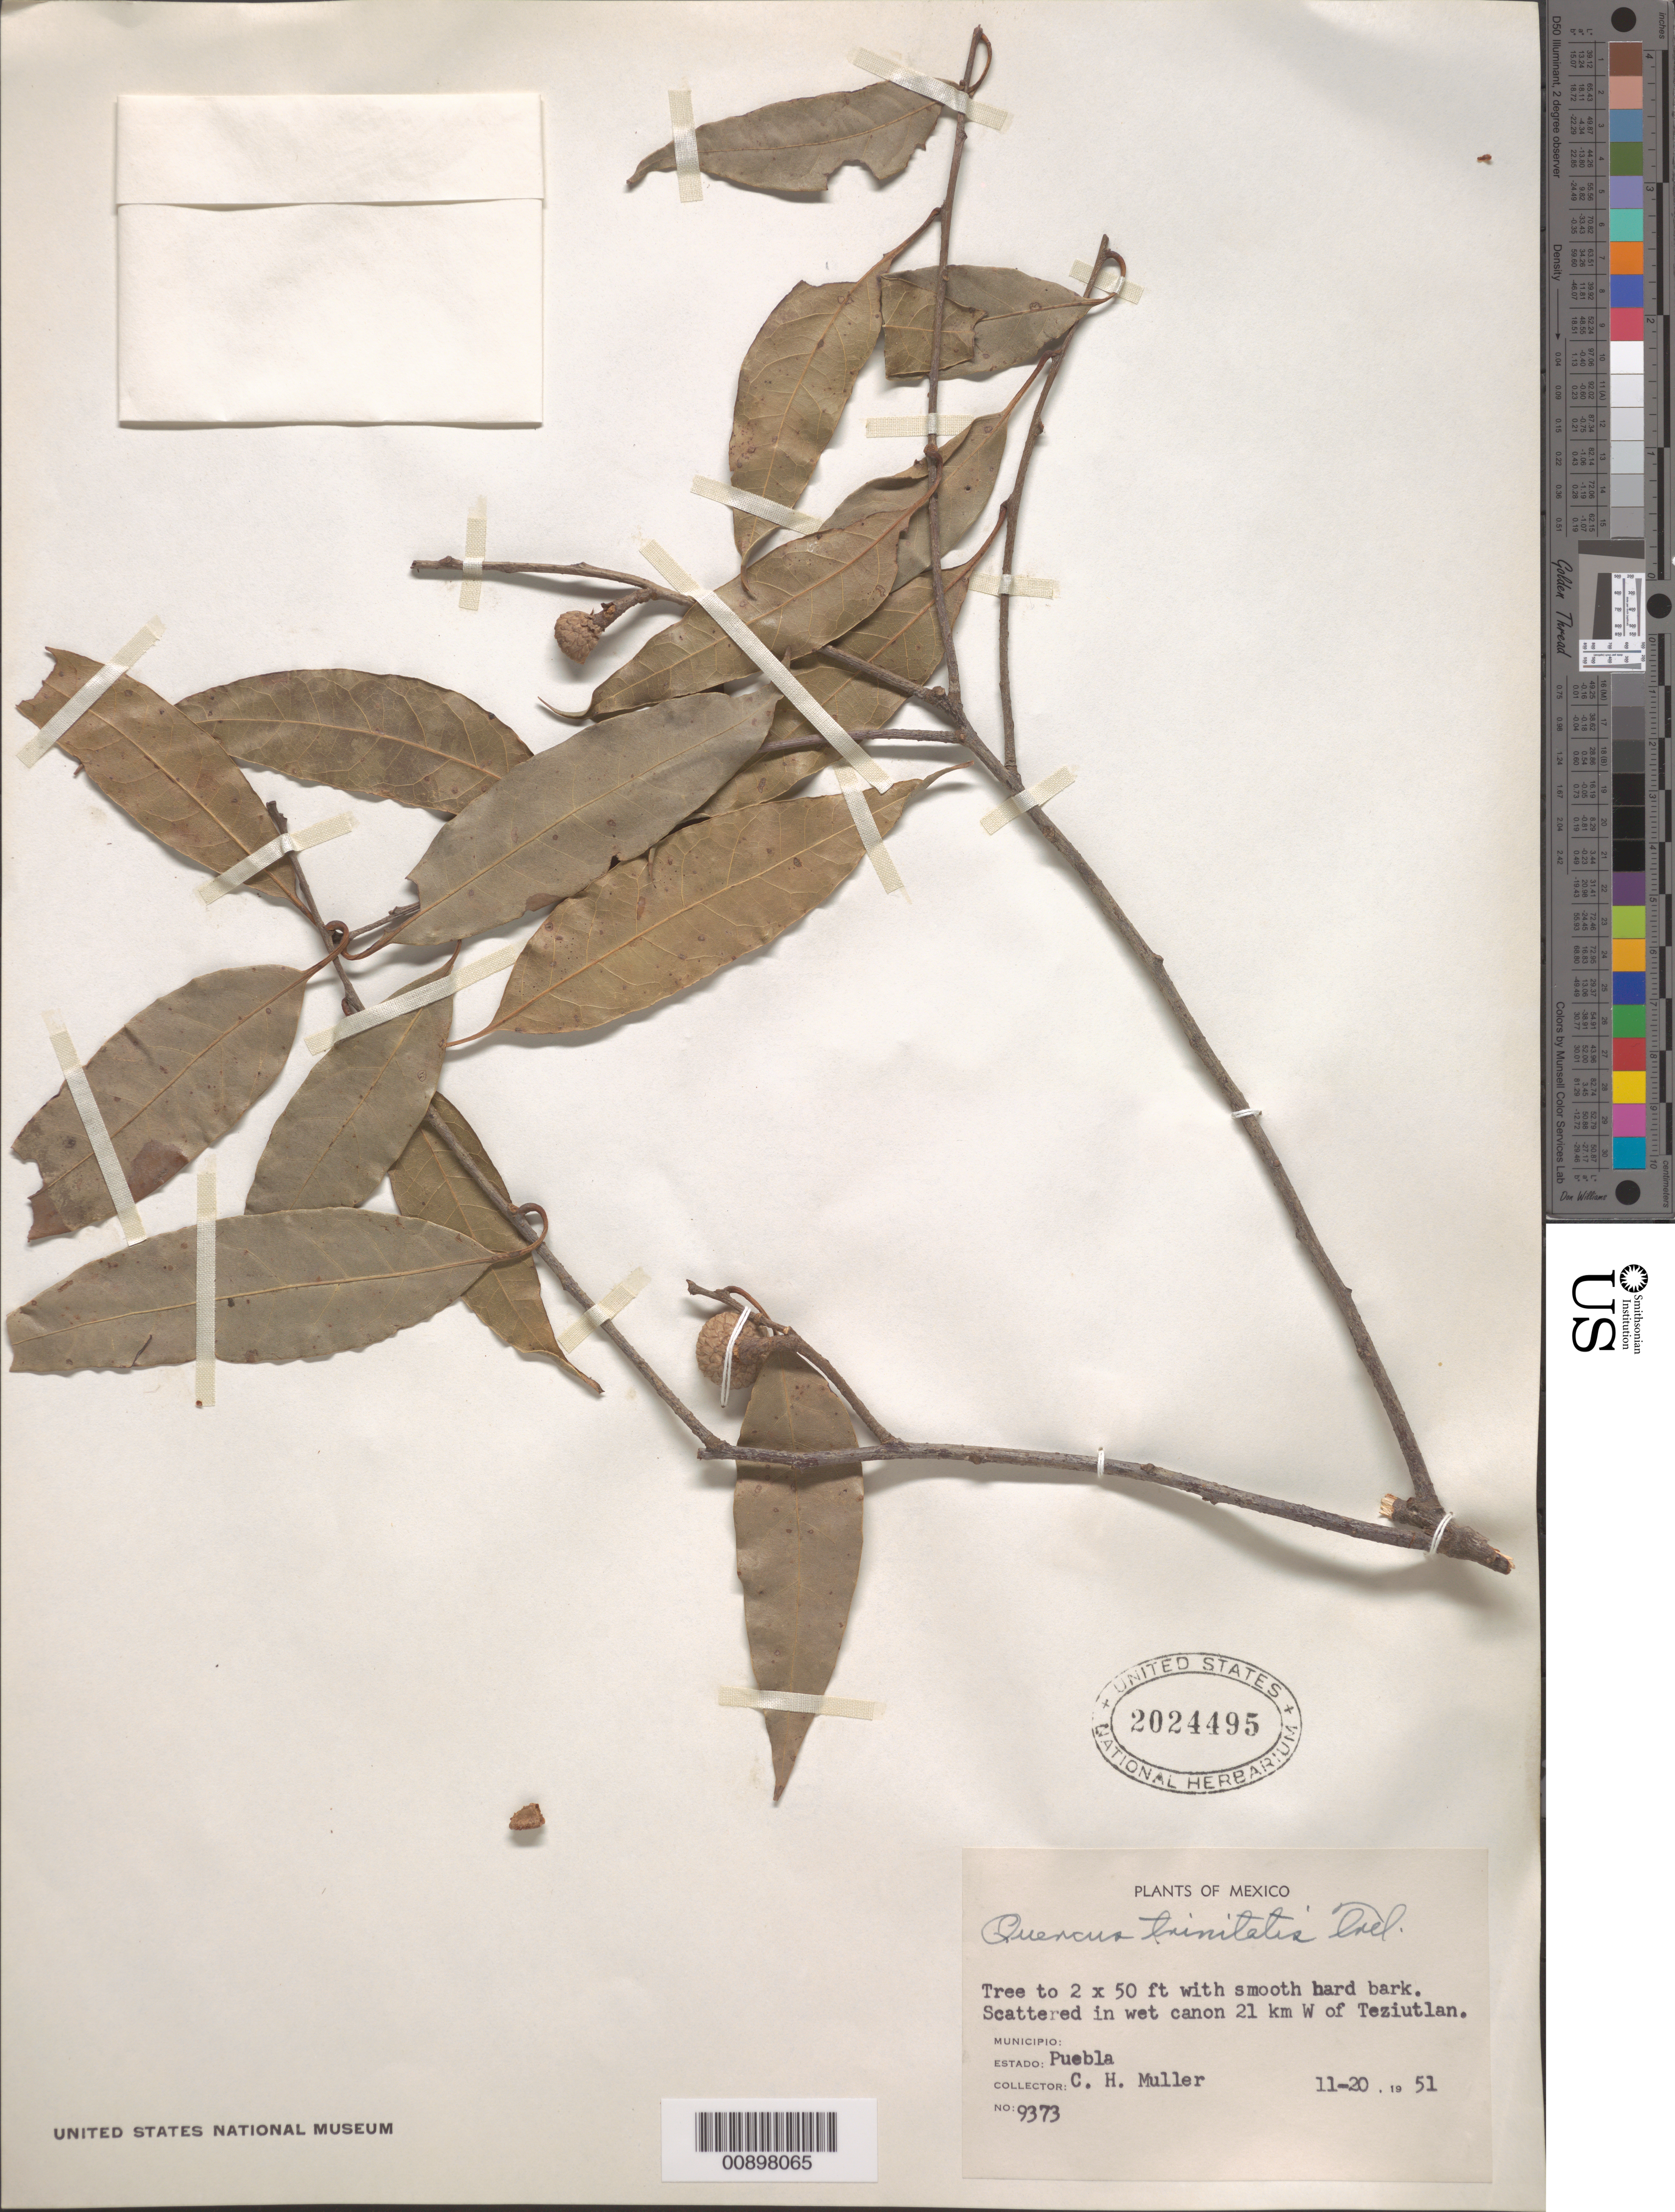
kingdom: Plantae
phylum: Tracheophyta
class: Magnoliopsida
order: Fagales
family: Fagaceae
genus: Quercus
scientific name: Quercus trinitatis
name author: Trel.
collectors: C. H. Muller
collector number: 9373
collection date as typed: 20 Nov 1951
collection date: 1951-11-20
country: Mexico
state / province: Puebla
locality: Cañon 21 km W of Teziutlan. Estado Puebla.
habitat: In wet cañon.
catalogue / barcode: US 2024495